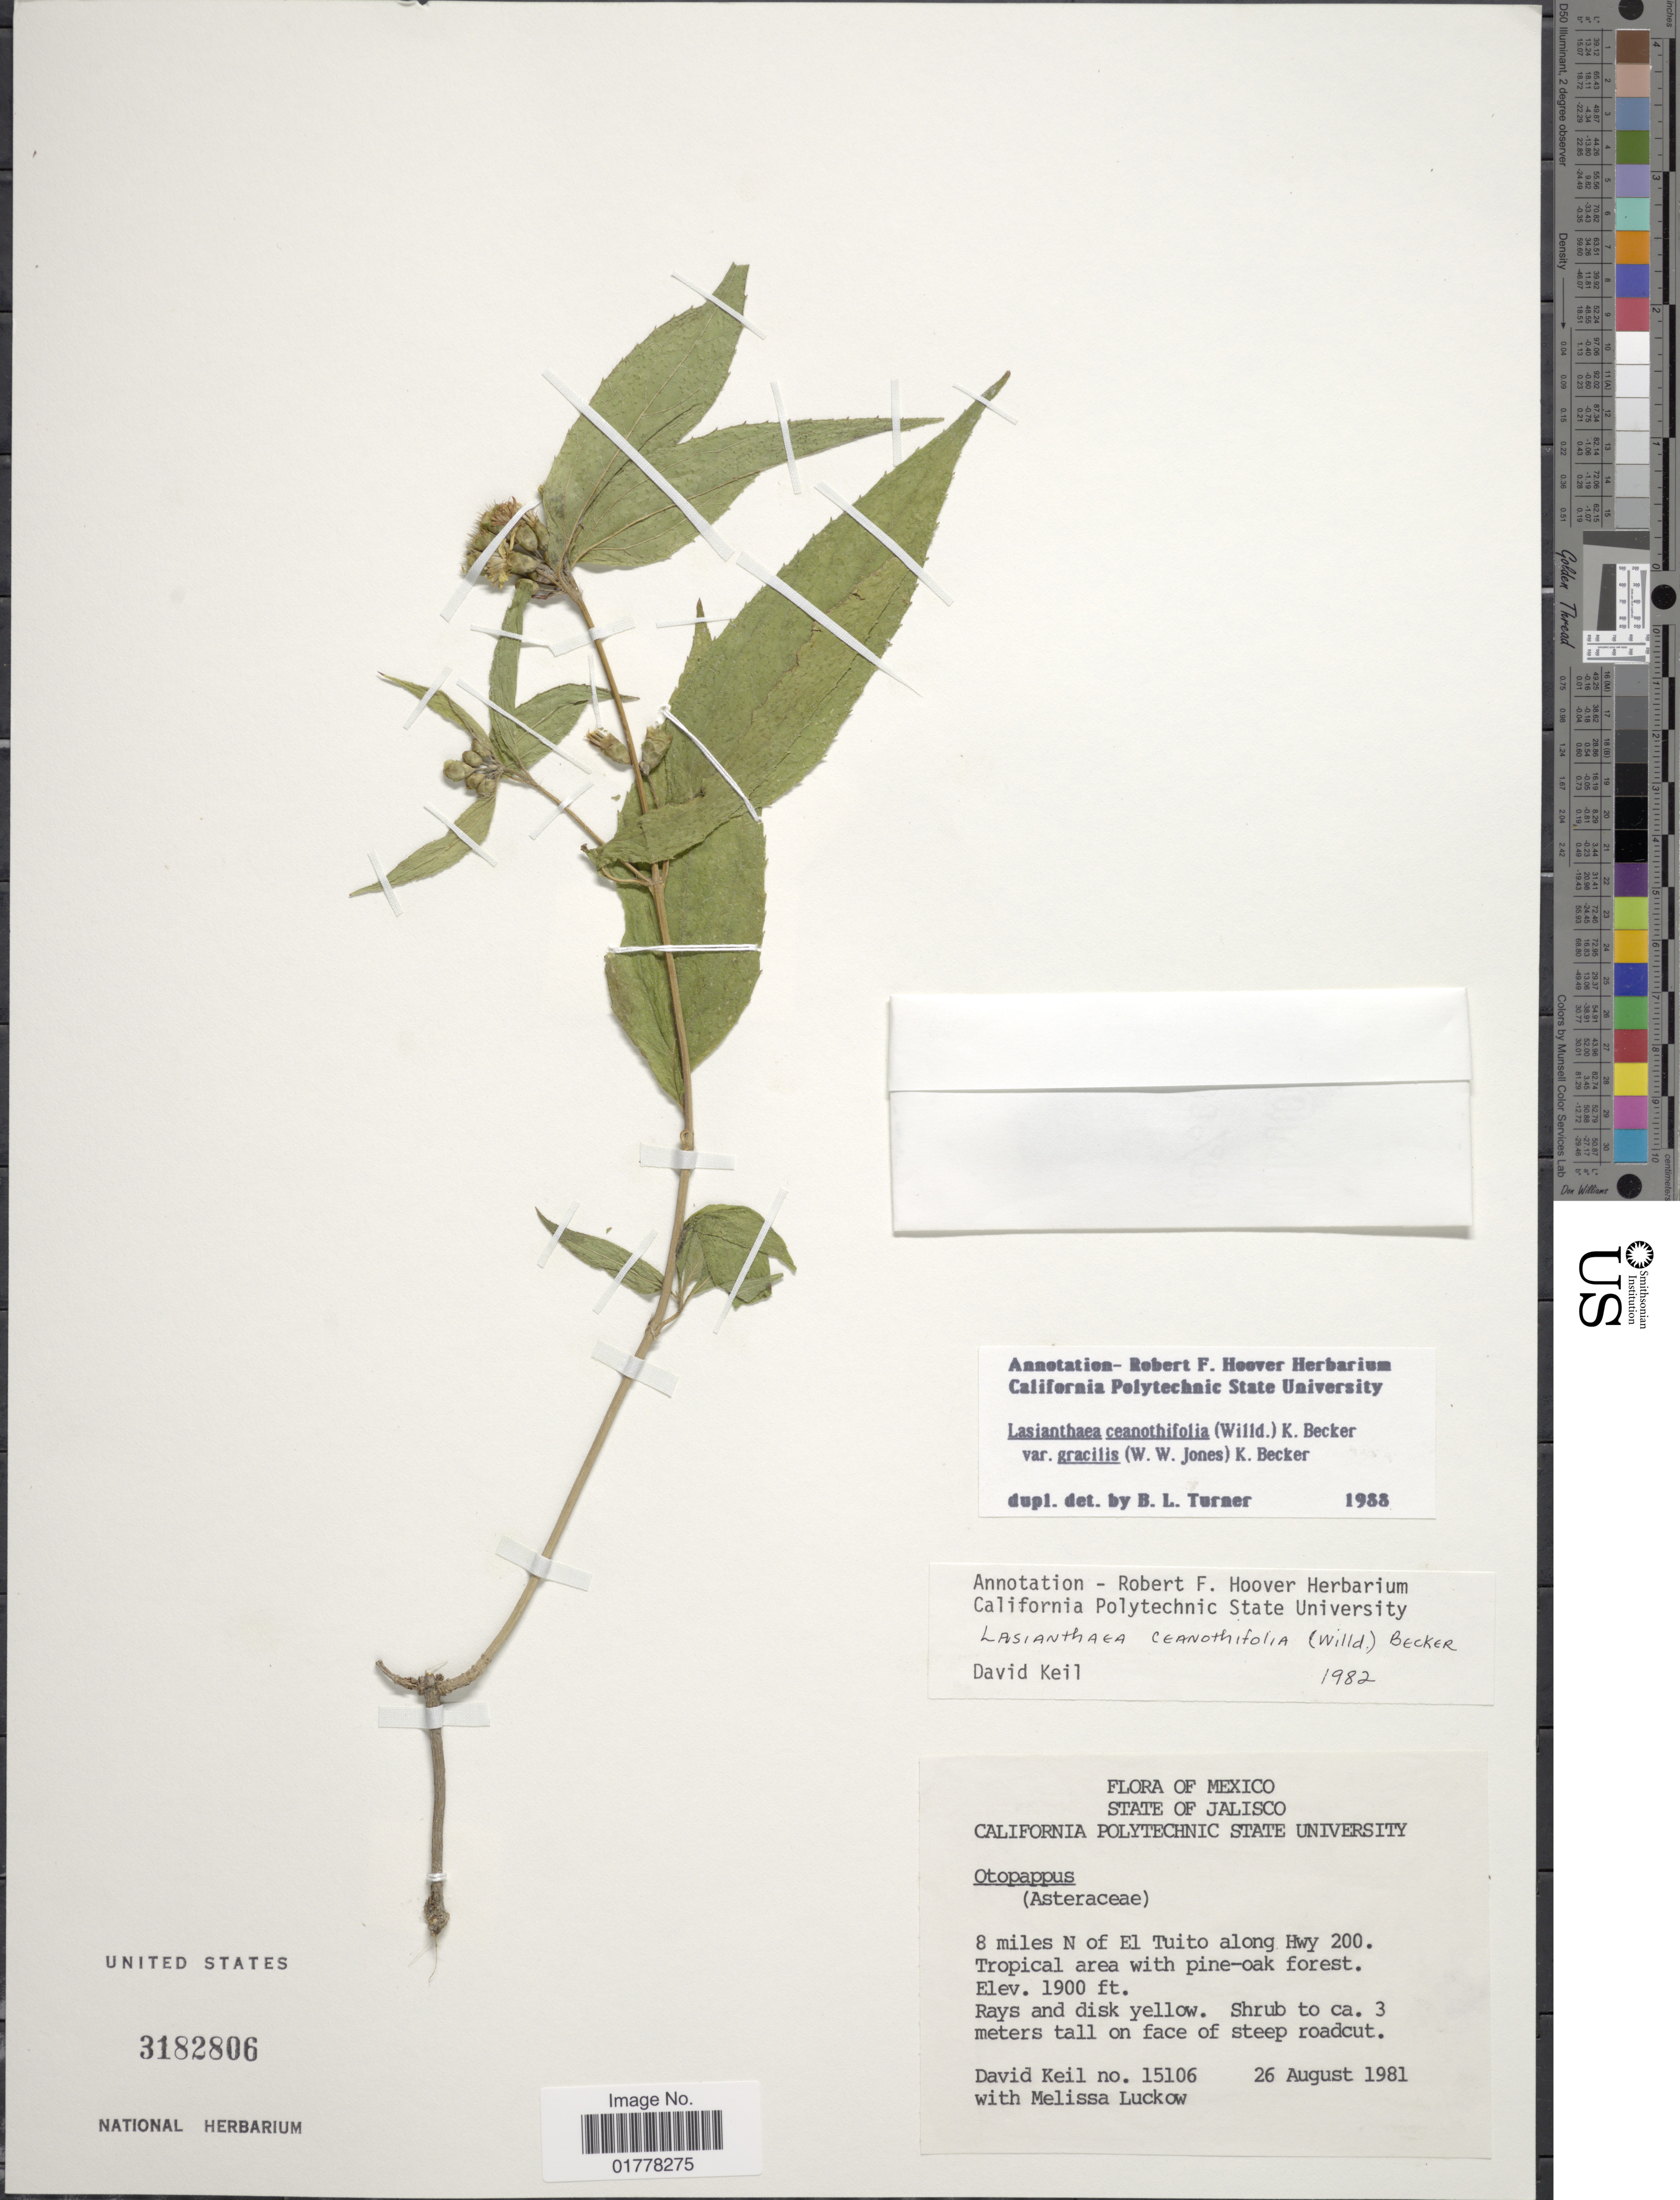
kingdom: Plantae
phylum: Tracheophyta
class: Magnoliopsida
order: Asterales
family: Asteraceae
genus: Lasianthaea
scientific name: Lasianthaea ceanothifolia var. gracilis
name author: (W.W. Jones) K.M. Becker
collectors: D. J. Keil & M. A. Luckow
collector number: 15106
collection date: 1981-08-26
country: Mexico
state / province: Jalisco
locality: State of jalisco. 8 miles N of El Tuito along hwy 200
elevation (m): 579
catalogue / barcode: US 3182806